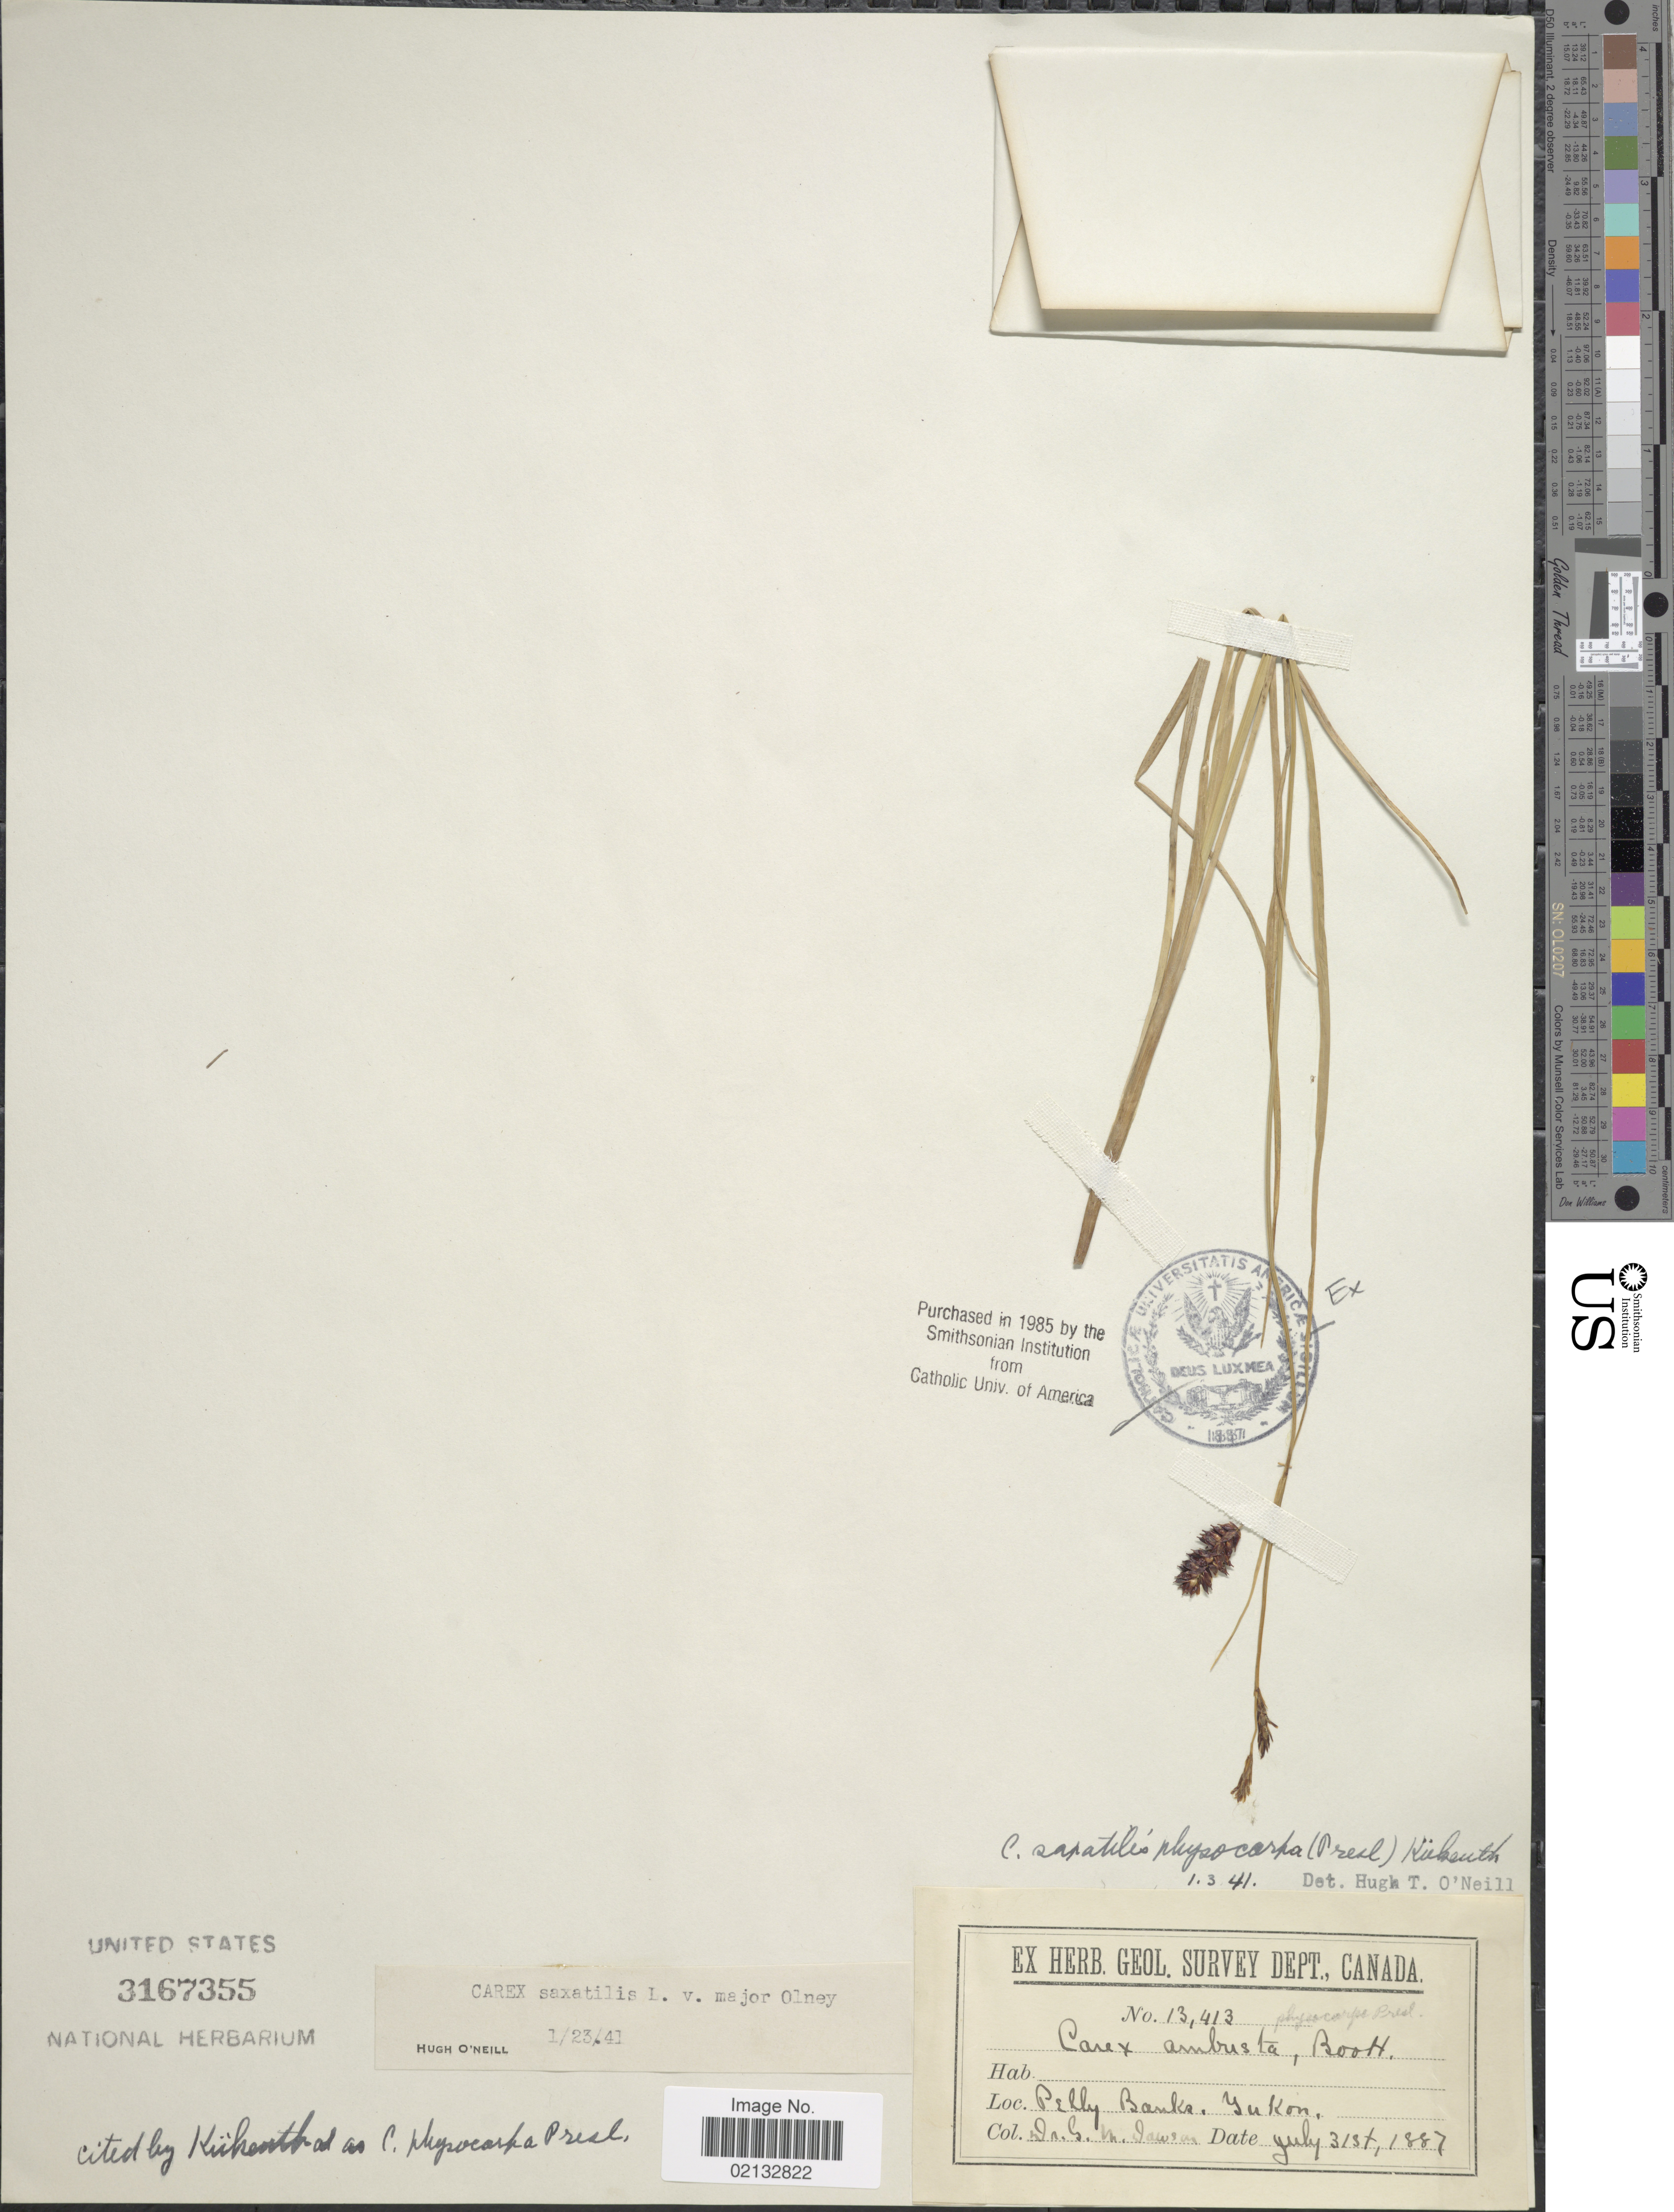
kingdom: Plantae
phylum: Tracheophyta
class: Liliopsida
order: Poales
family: Cyperaceae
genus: Carex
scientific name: Carex saxatilis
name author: L.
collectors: G. M. Dawson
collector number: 13413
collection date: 1887-07-31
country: Canada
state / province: Yukon Territory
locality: Pelly Banks. Yukon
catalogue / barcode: US 3167355